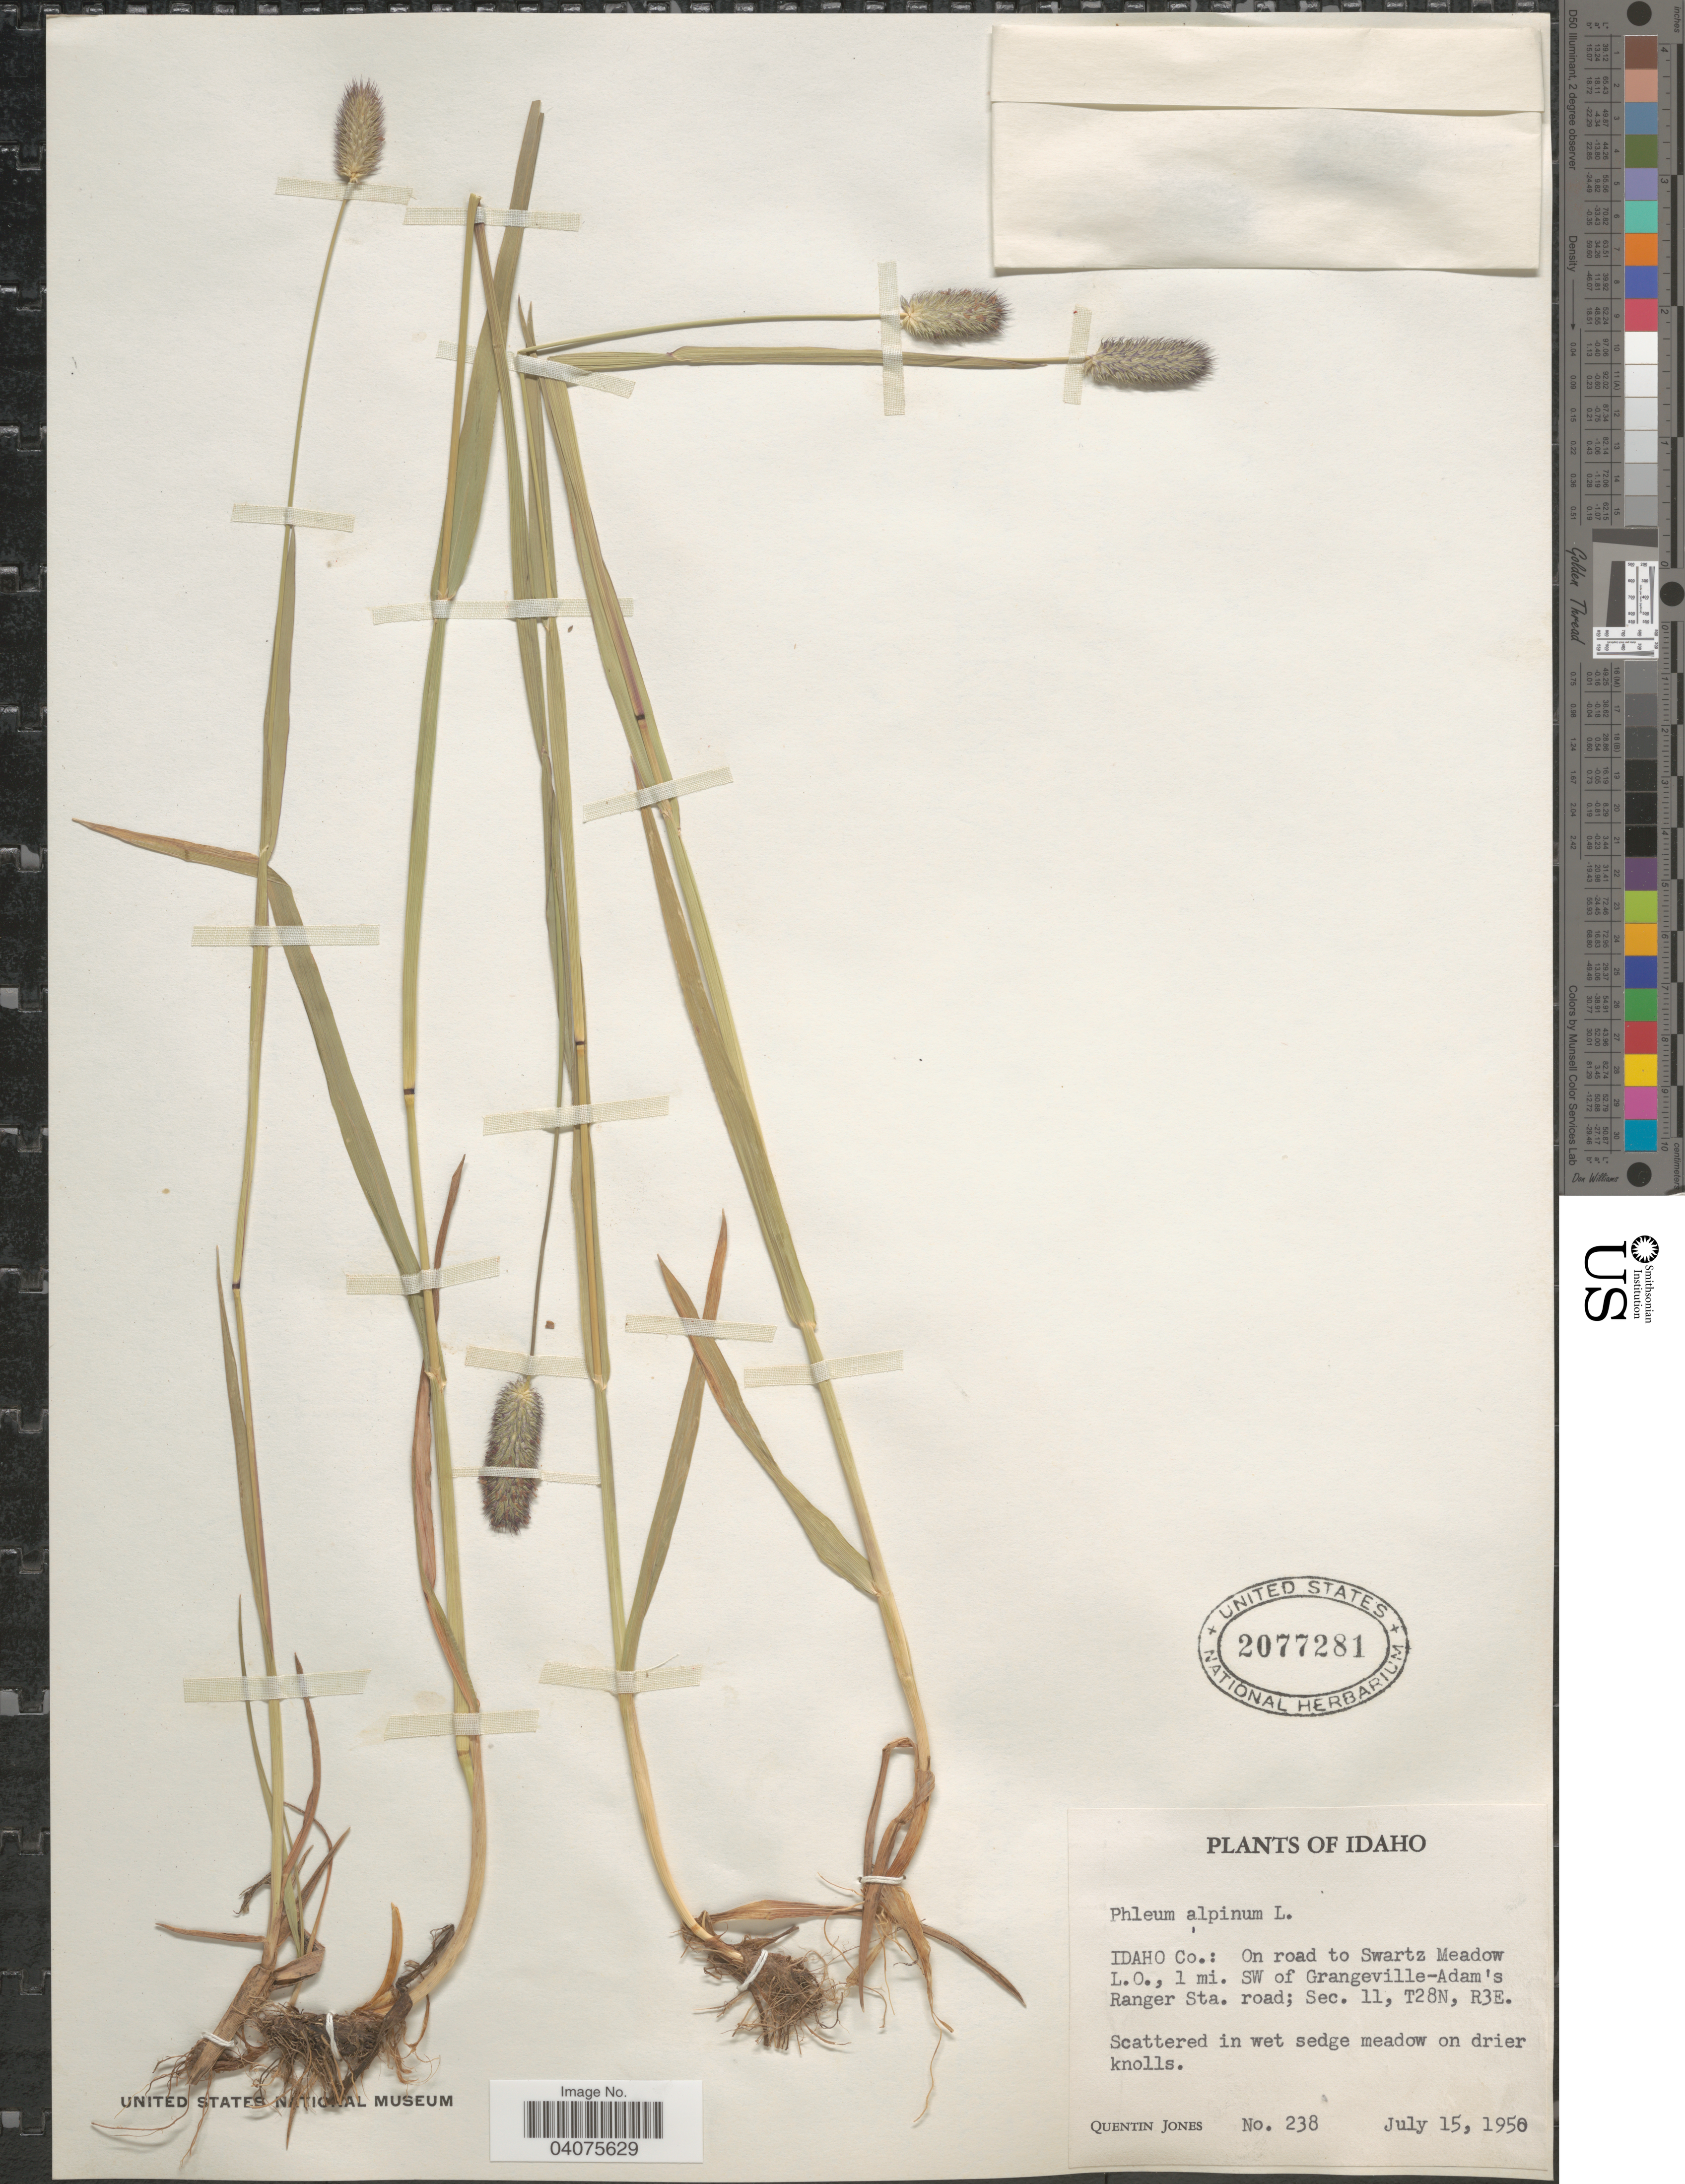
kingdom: Plantae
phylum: Tracheophyta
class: Liliopsida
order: Poales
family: Poaceae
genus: Phleum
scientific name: Phleum alpinum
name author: L.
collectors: Q. Jones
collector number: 238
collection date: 1950-07-15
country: United States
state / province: Idaho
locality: Idaho Co.: On road to Swartz Meadow L.O., 1 mi. SW of Grangeville-Adam's Ranger Sta. road; Sec. 11, T28N, R3E.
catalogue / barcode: US 2077281